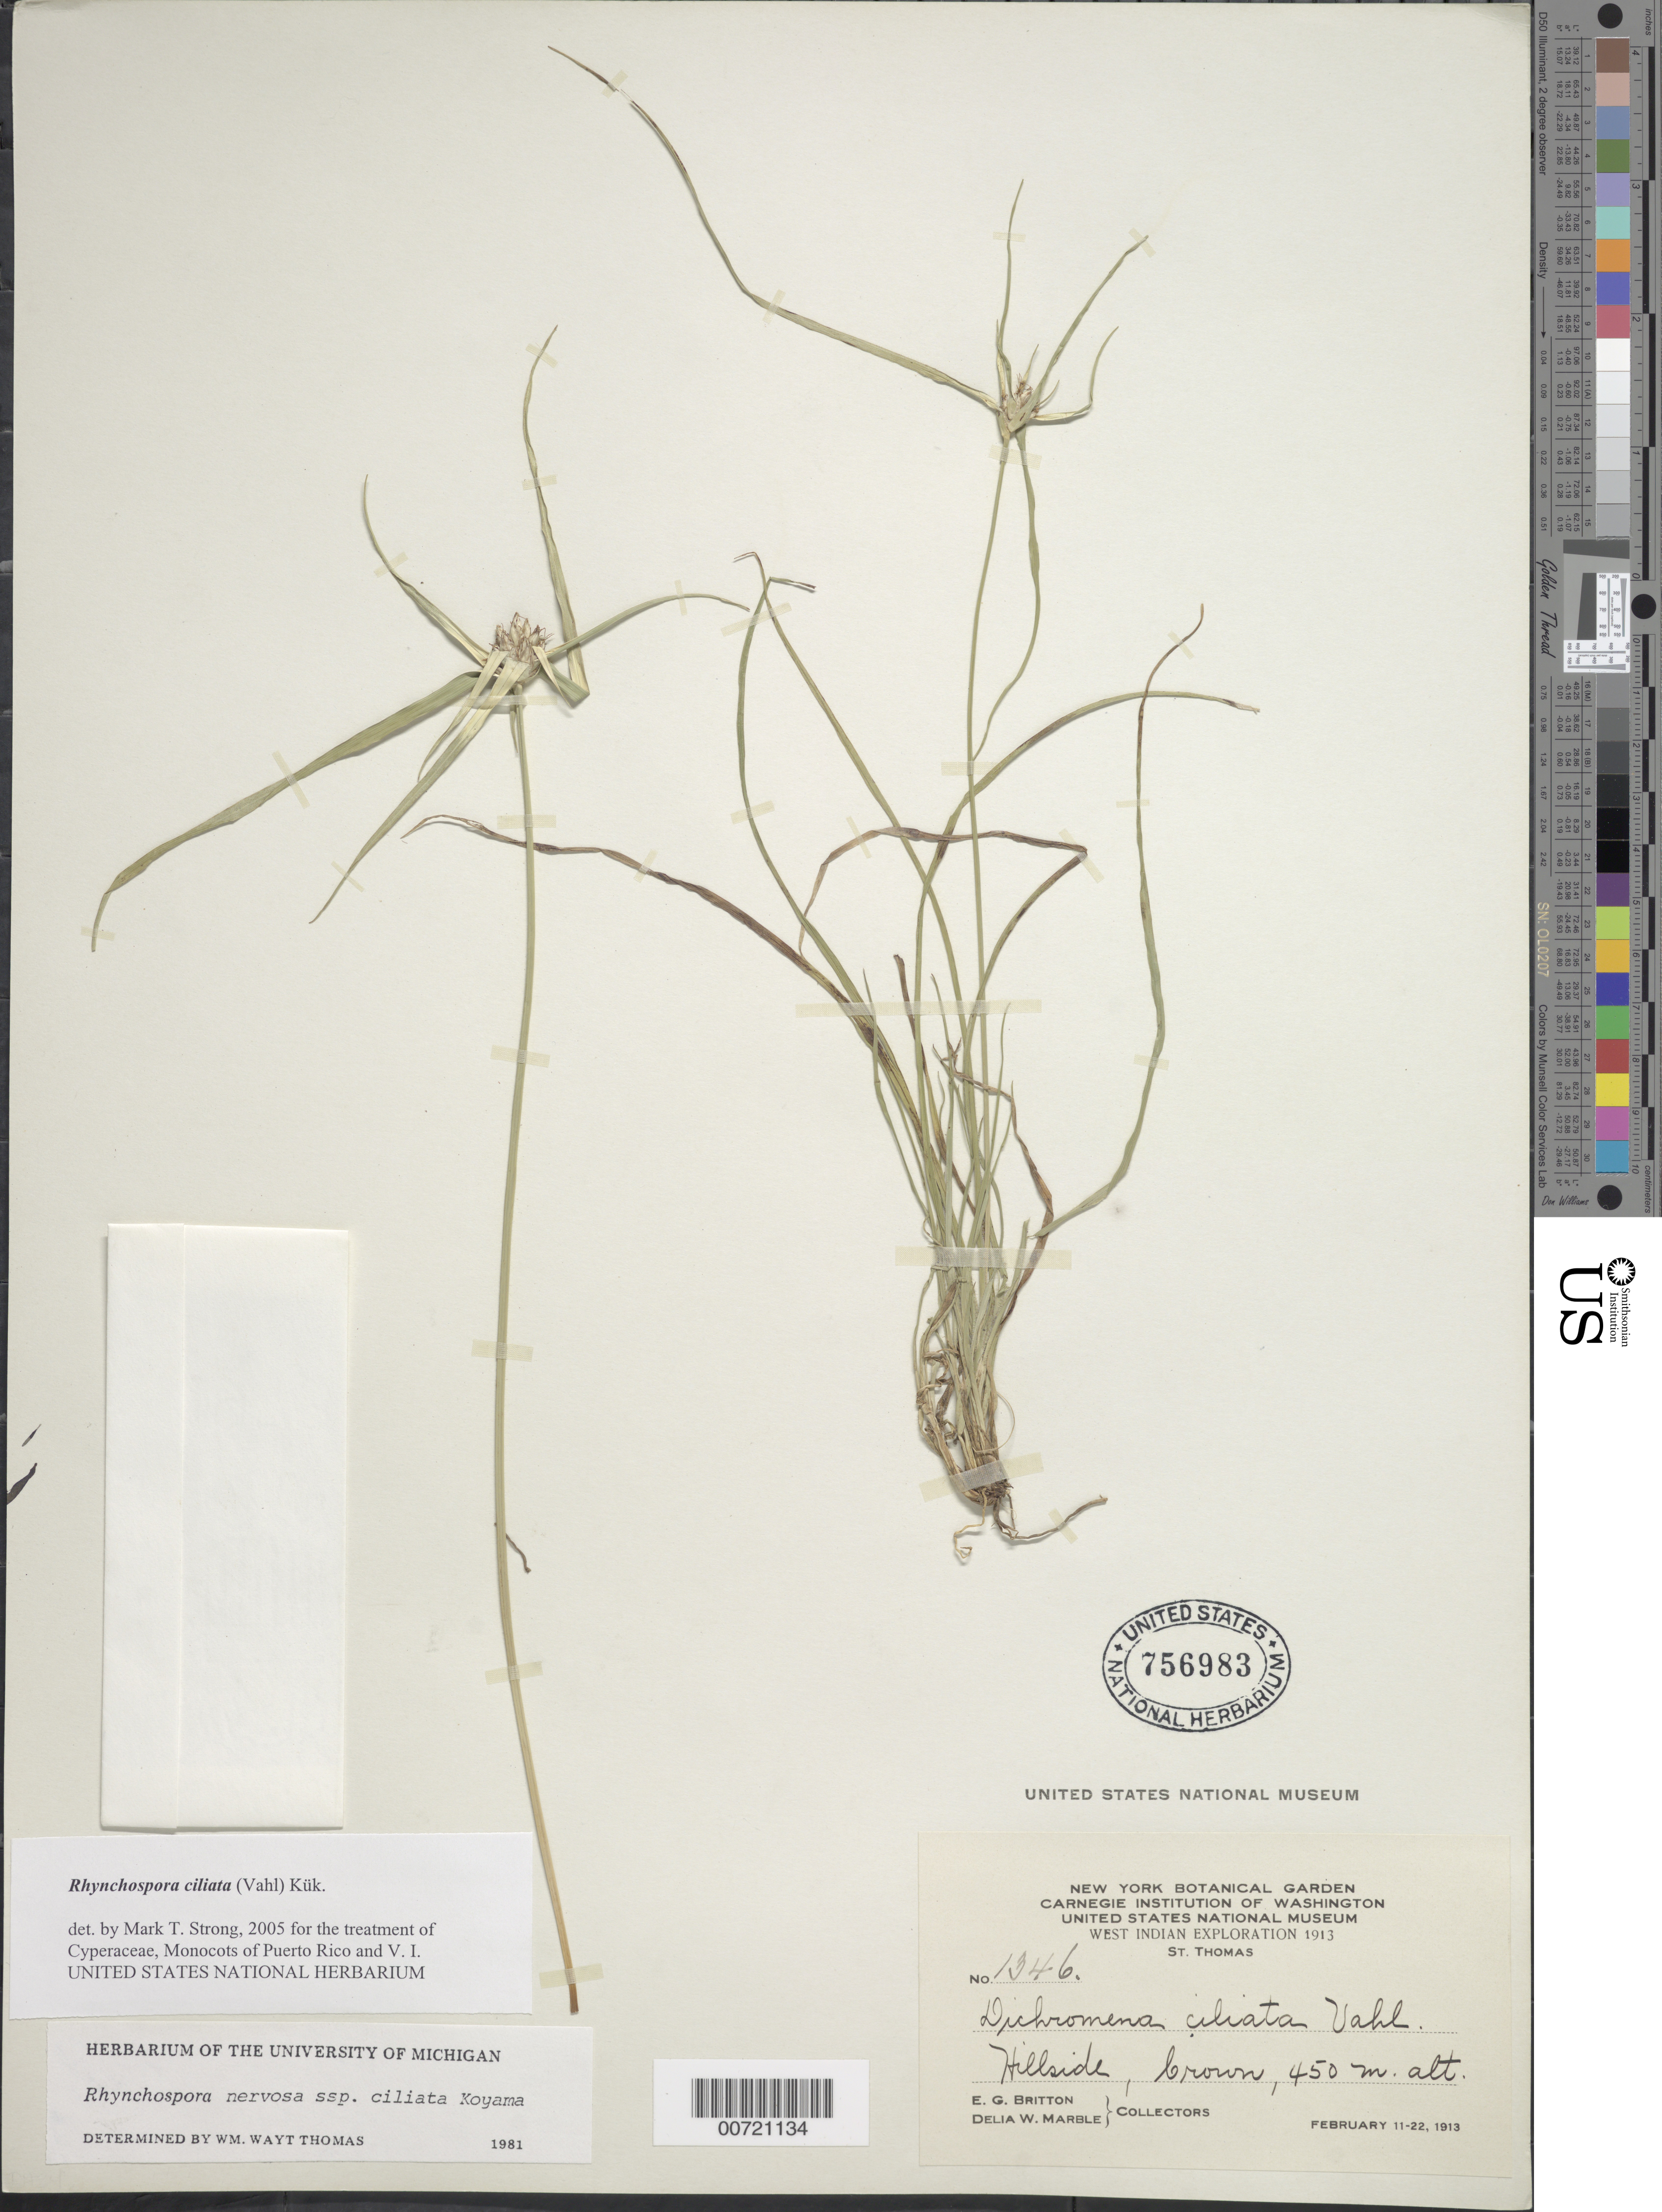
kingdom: Plantae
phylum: Tracheophyta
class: Liliopsida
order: Poales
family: Cyperaceae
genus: Rhynchospora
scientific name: Rhynchospora ciliata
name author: (G. Mey.) Kük.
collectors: N. Britton & D. W. Marble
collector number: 1346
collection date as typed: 11 Feb 1913 to 22 Feb 1913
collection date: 1913-02-11/1913-02-22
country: U.S. Virgin Islands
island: St. Thomas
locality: St. Thomas: Crown.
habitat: Hillside.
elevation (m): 450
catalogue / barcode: US 756983